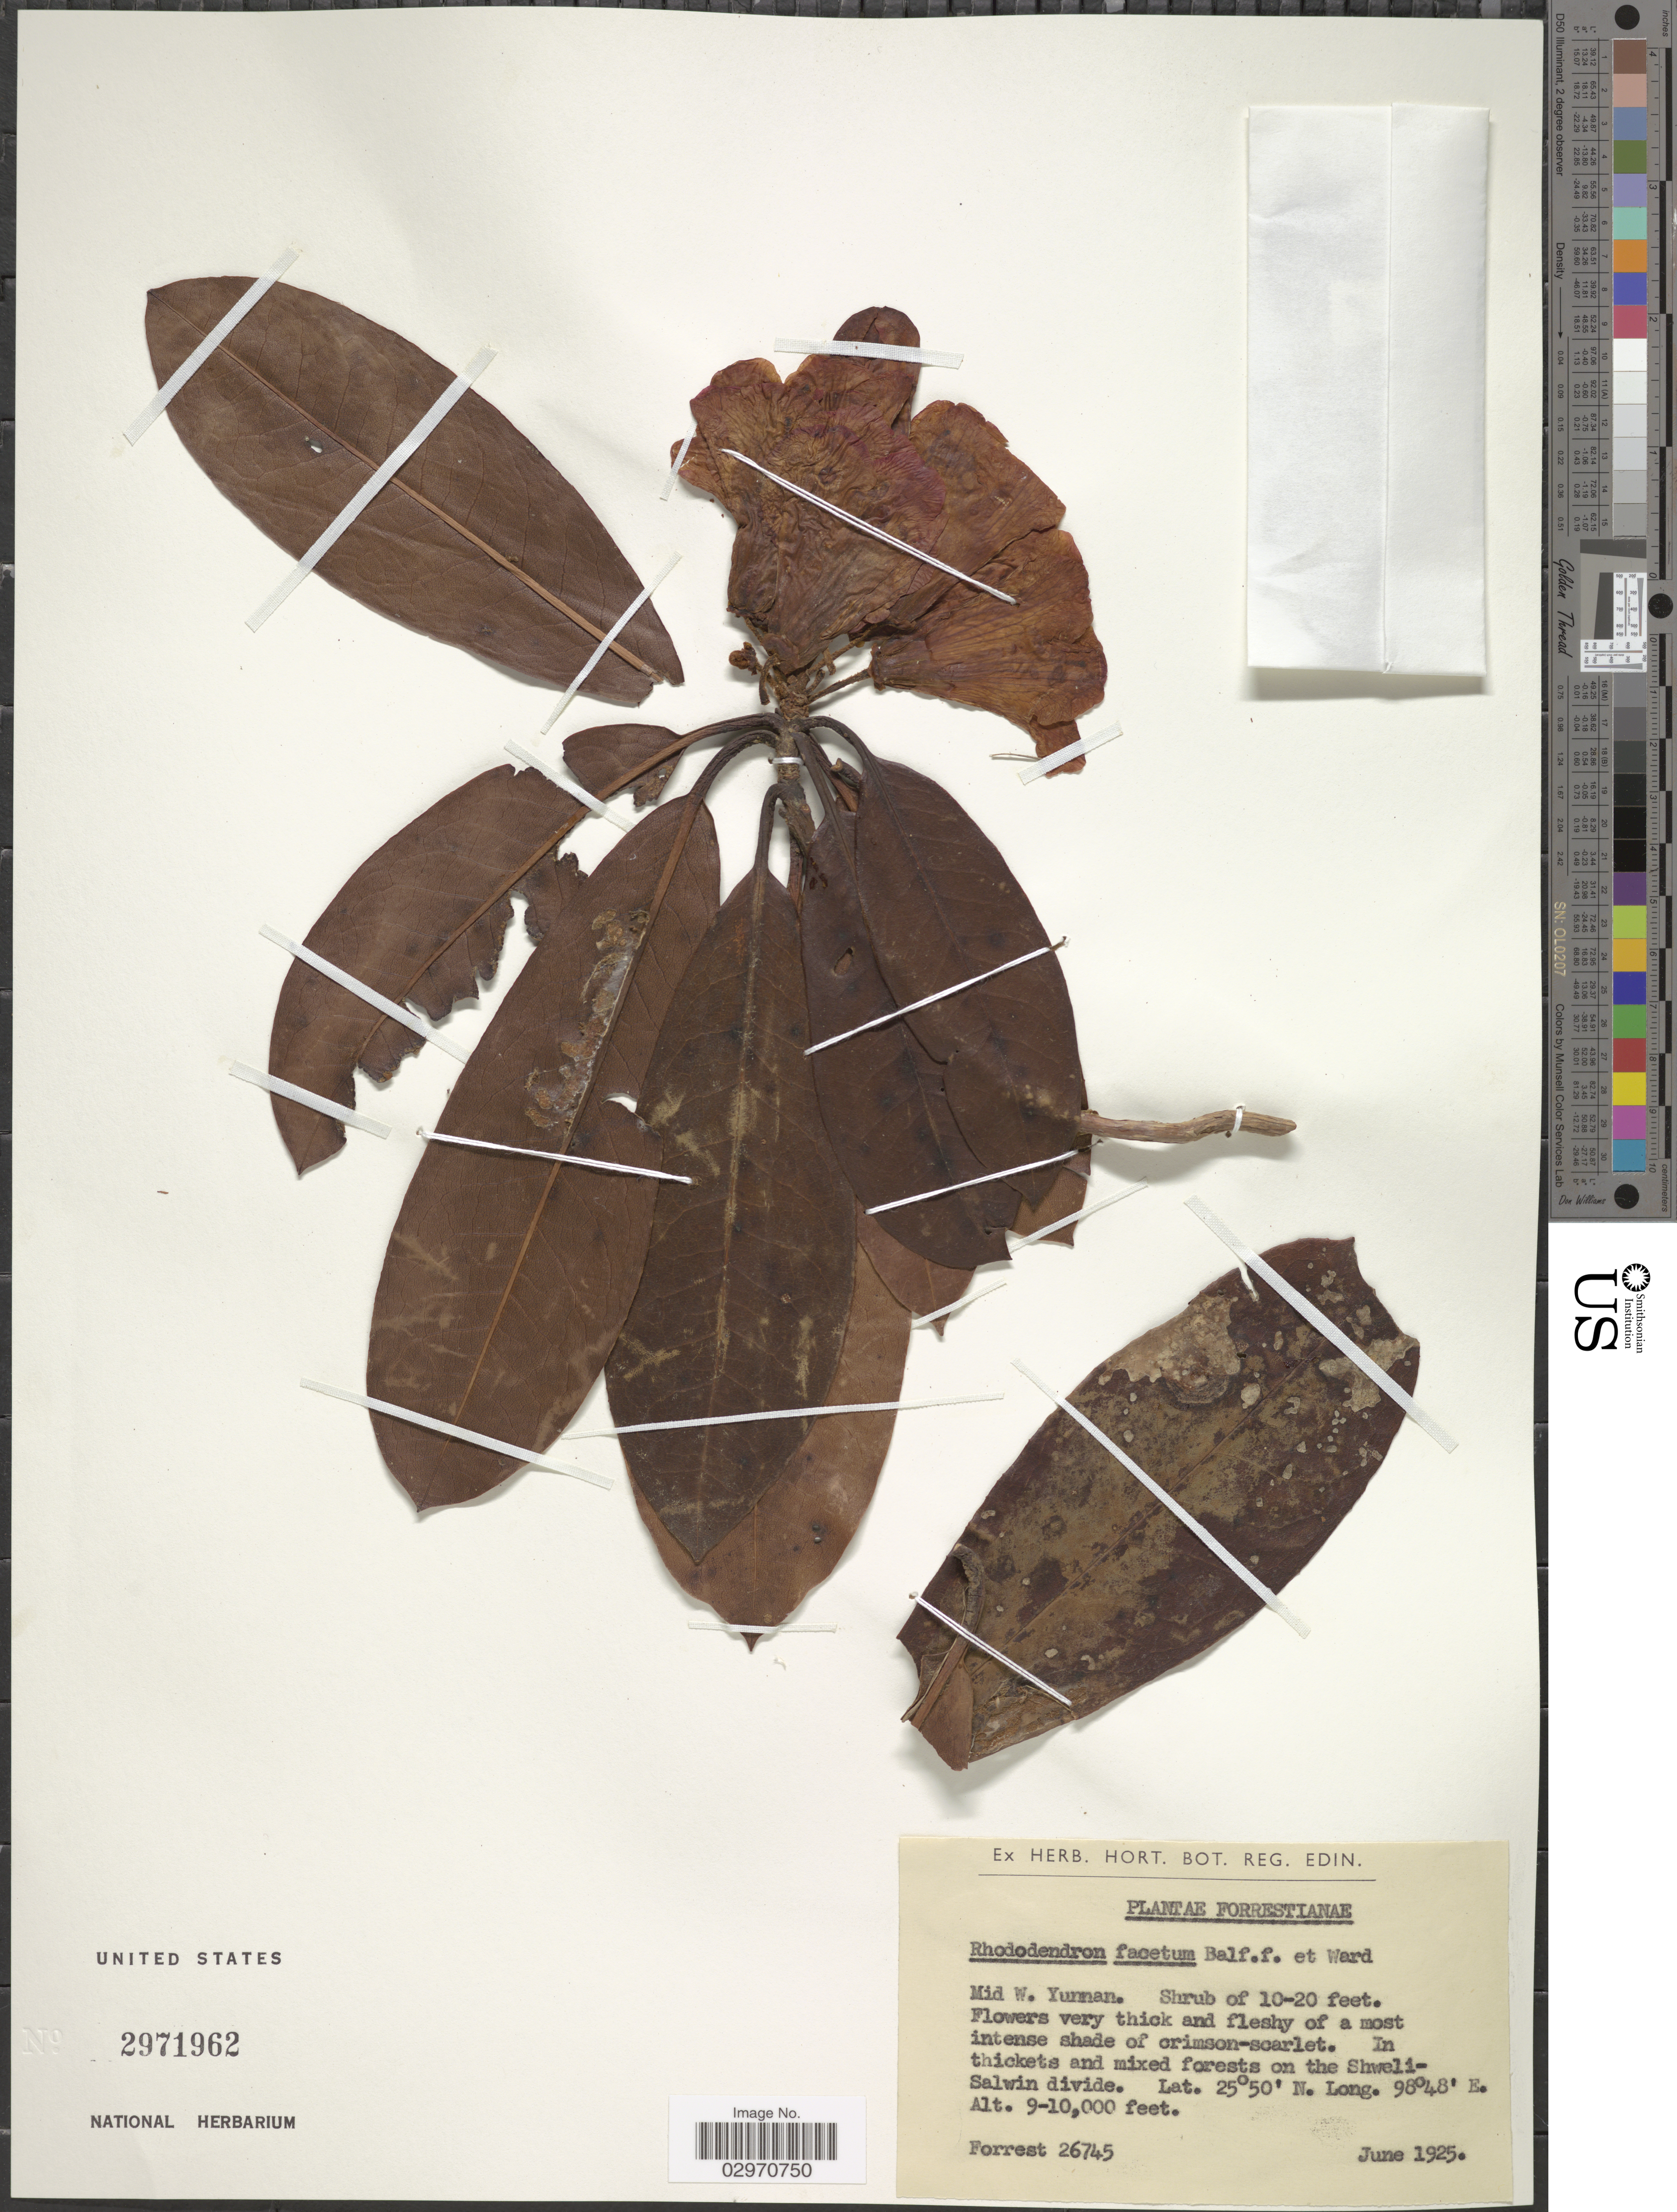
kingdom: Plantae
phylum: Tracheophyta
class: Magnoliopsida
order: Ericales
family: Ericaceae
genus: Rhododendron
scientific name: Rhododendron facetum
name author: Balf. f. & Ward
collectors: -. Forrest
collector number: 26745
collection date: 1925-06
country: China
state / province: Yunnan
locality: Mid W. Yunnan. In thickets and mixed forests on the Shweli-Salwin divide.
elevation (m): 2743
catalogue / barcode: US 2971962